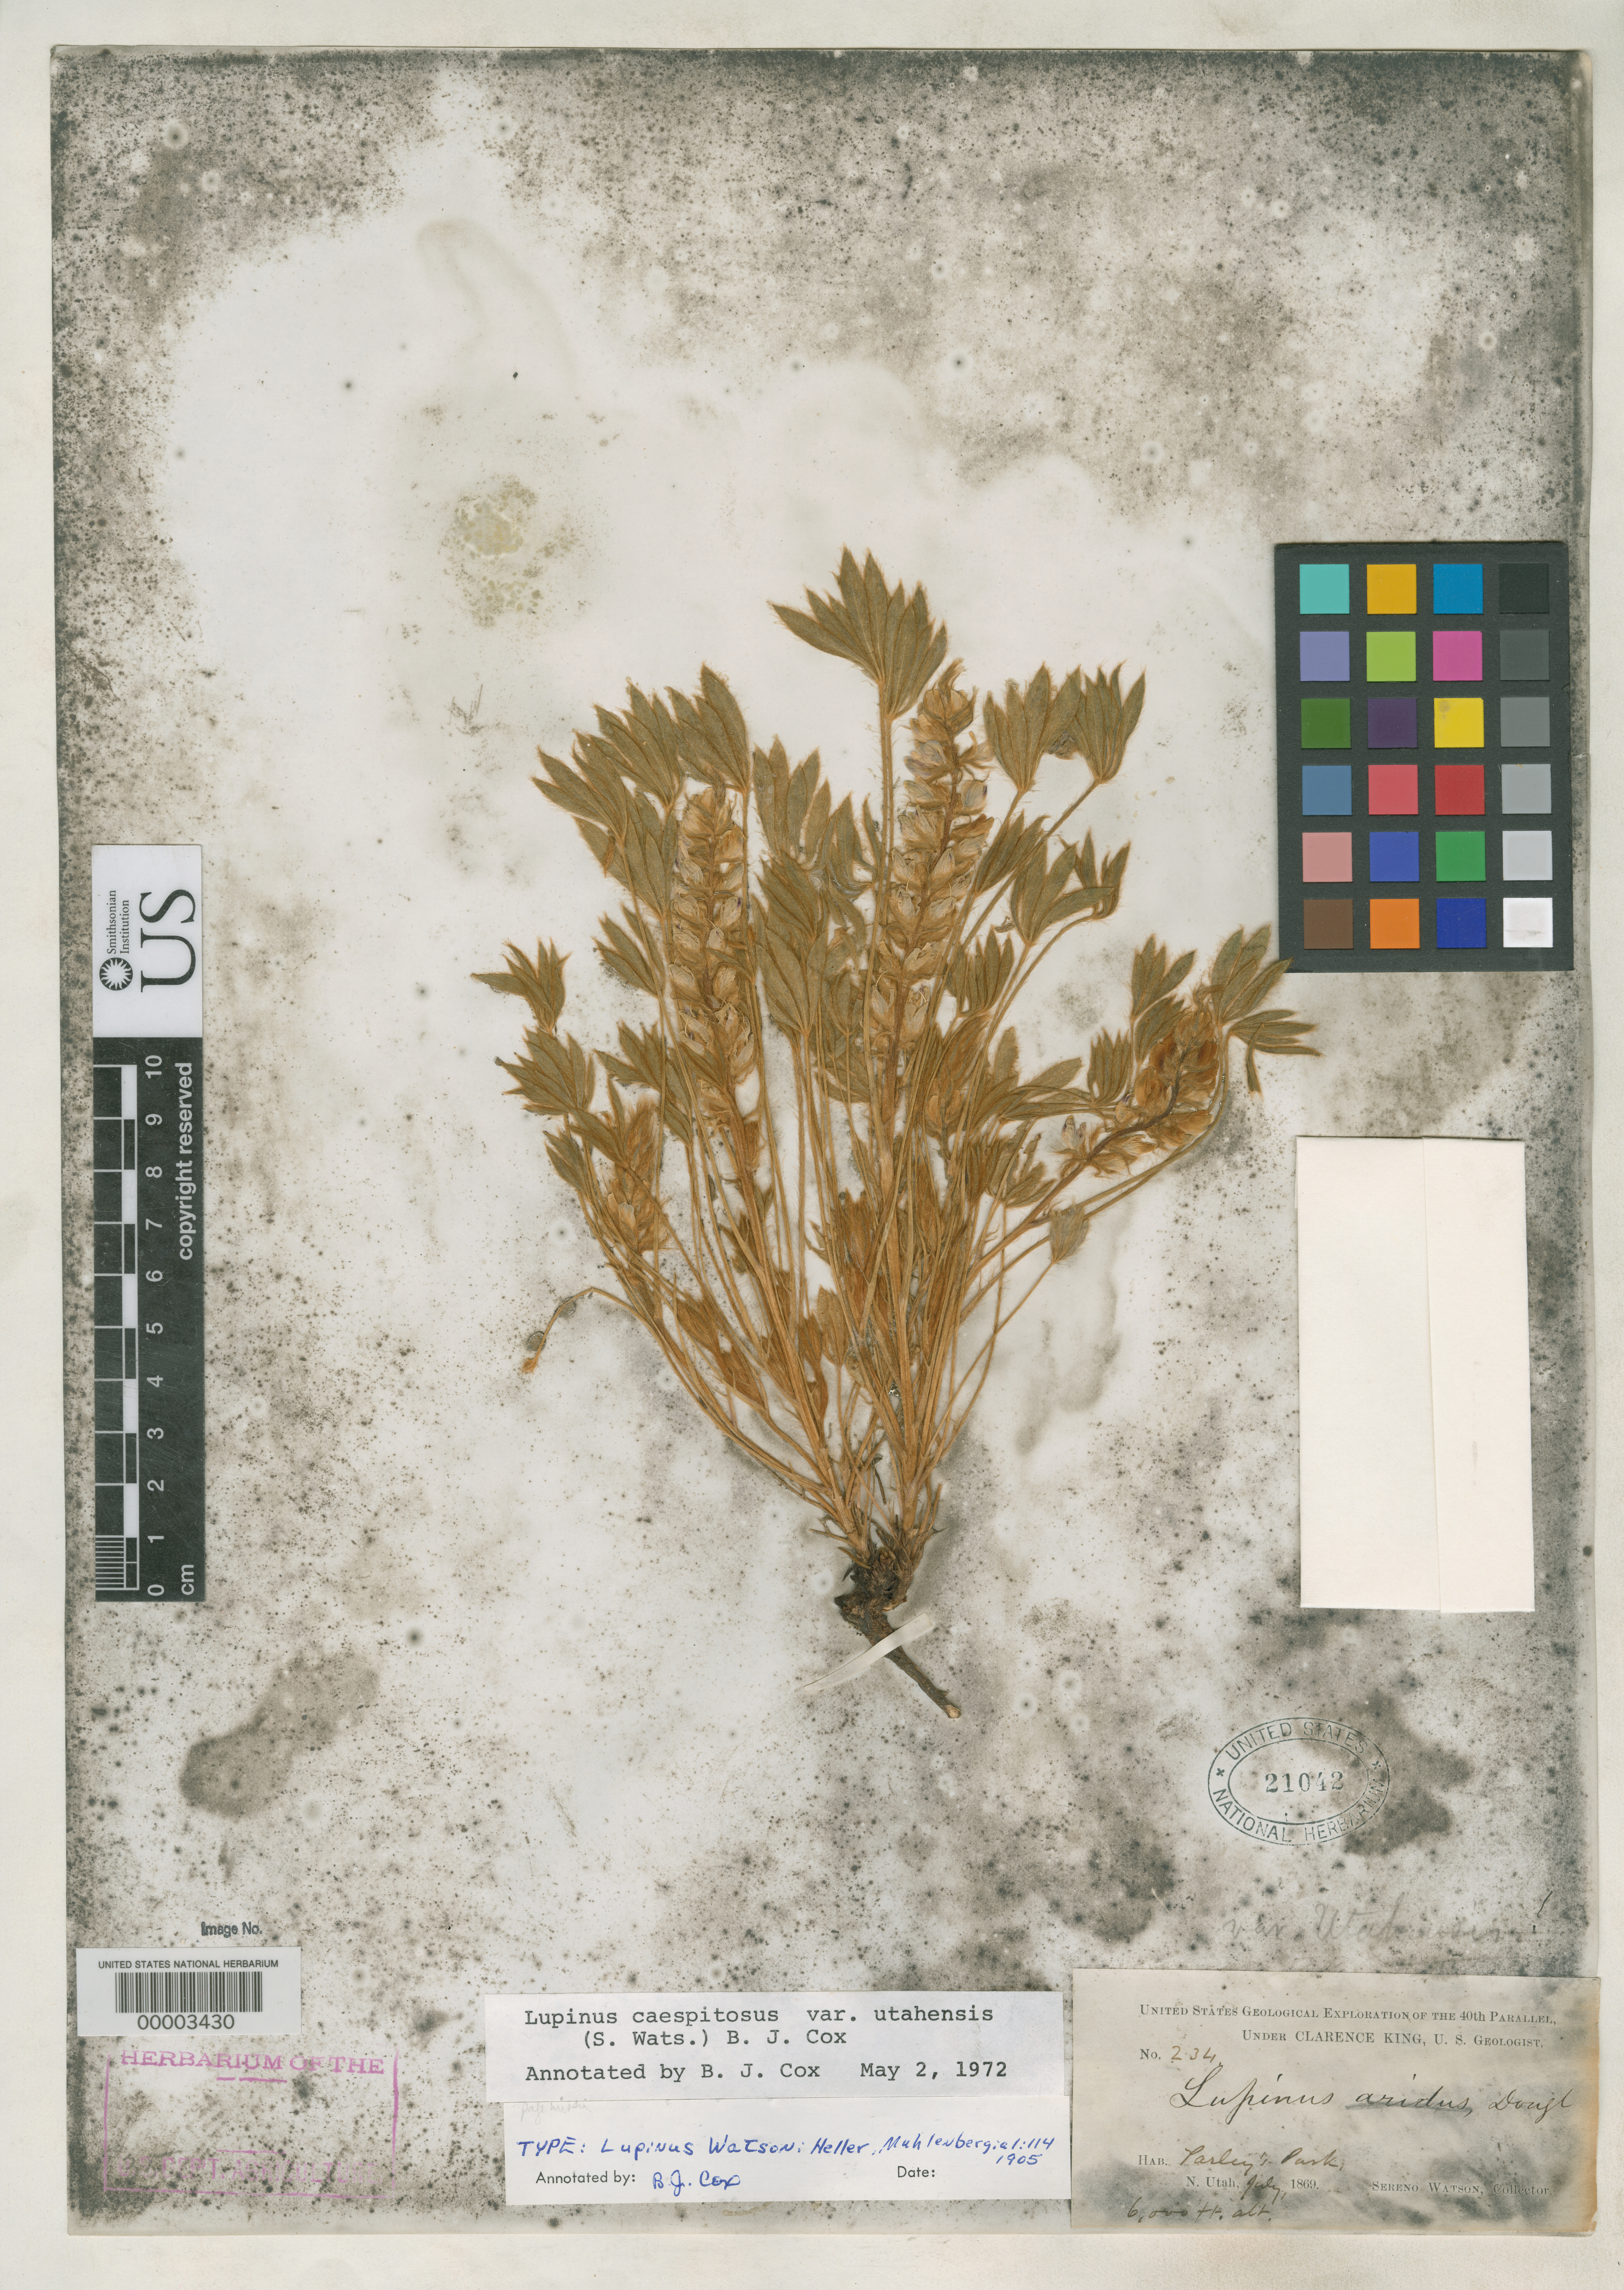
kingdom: Plantae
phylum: Tracheophyta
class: Magnoliopsida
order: Fabales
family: Fabaceae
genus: Lupinus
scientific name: Lupinus watsonii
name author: A. Heller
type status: Type Collection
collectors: S. Watson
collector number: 234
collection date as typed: Jul 1869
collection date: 1869-07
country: United States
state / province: Utah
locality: Parley's Park.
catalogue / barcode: US 21042